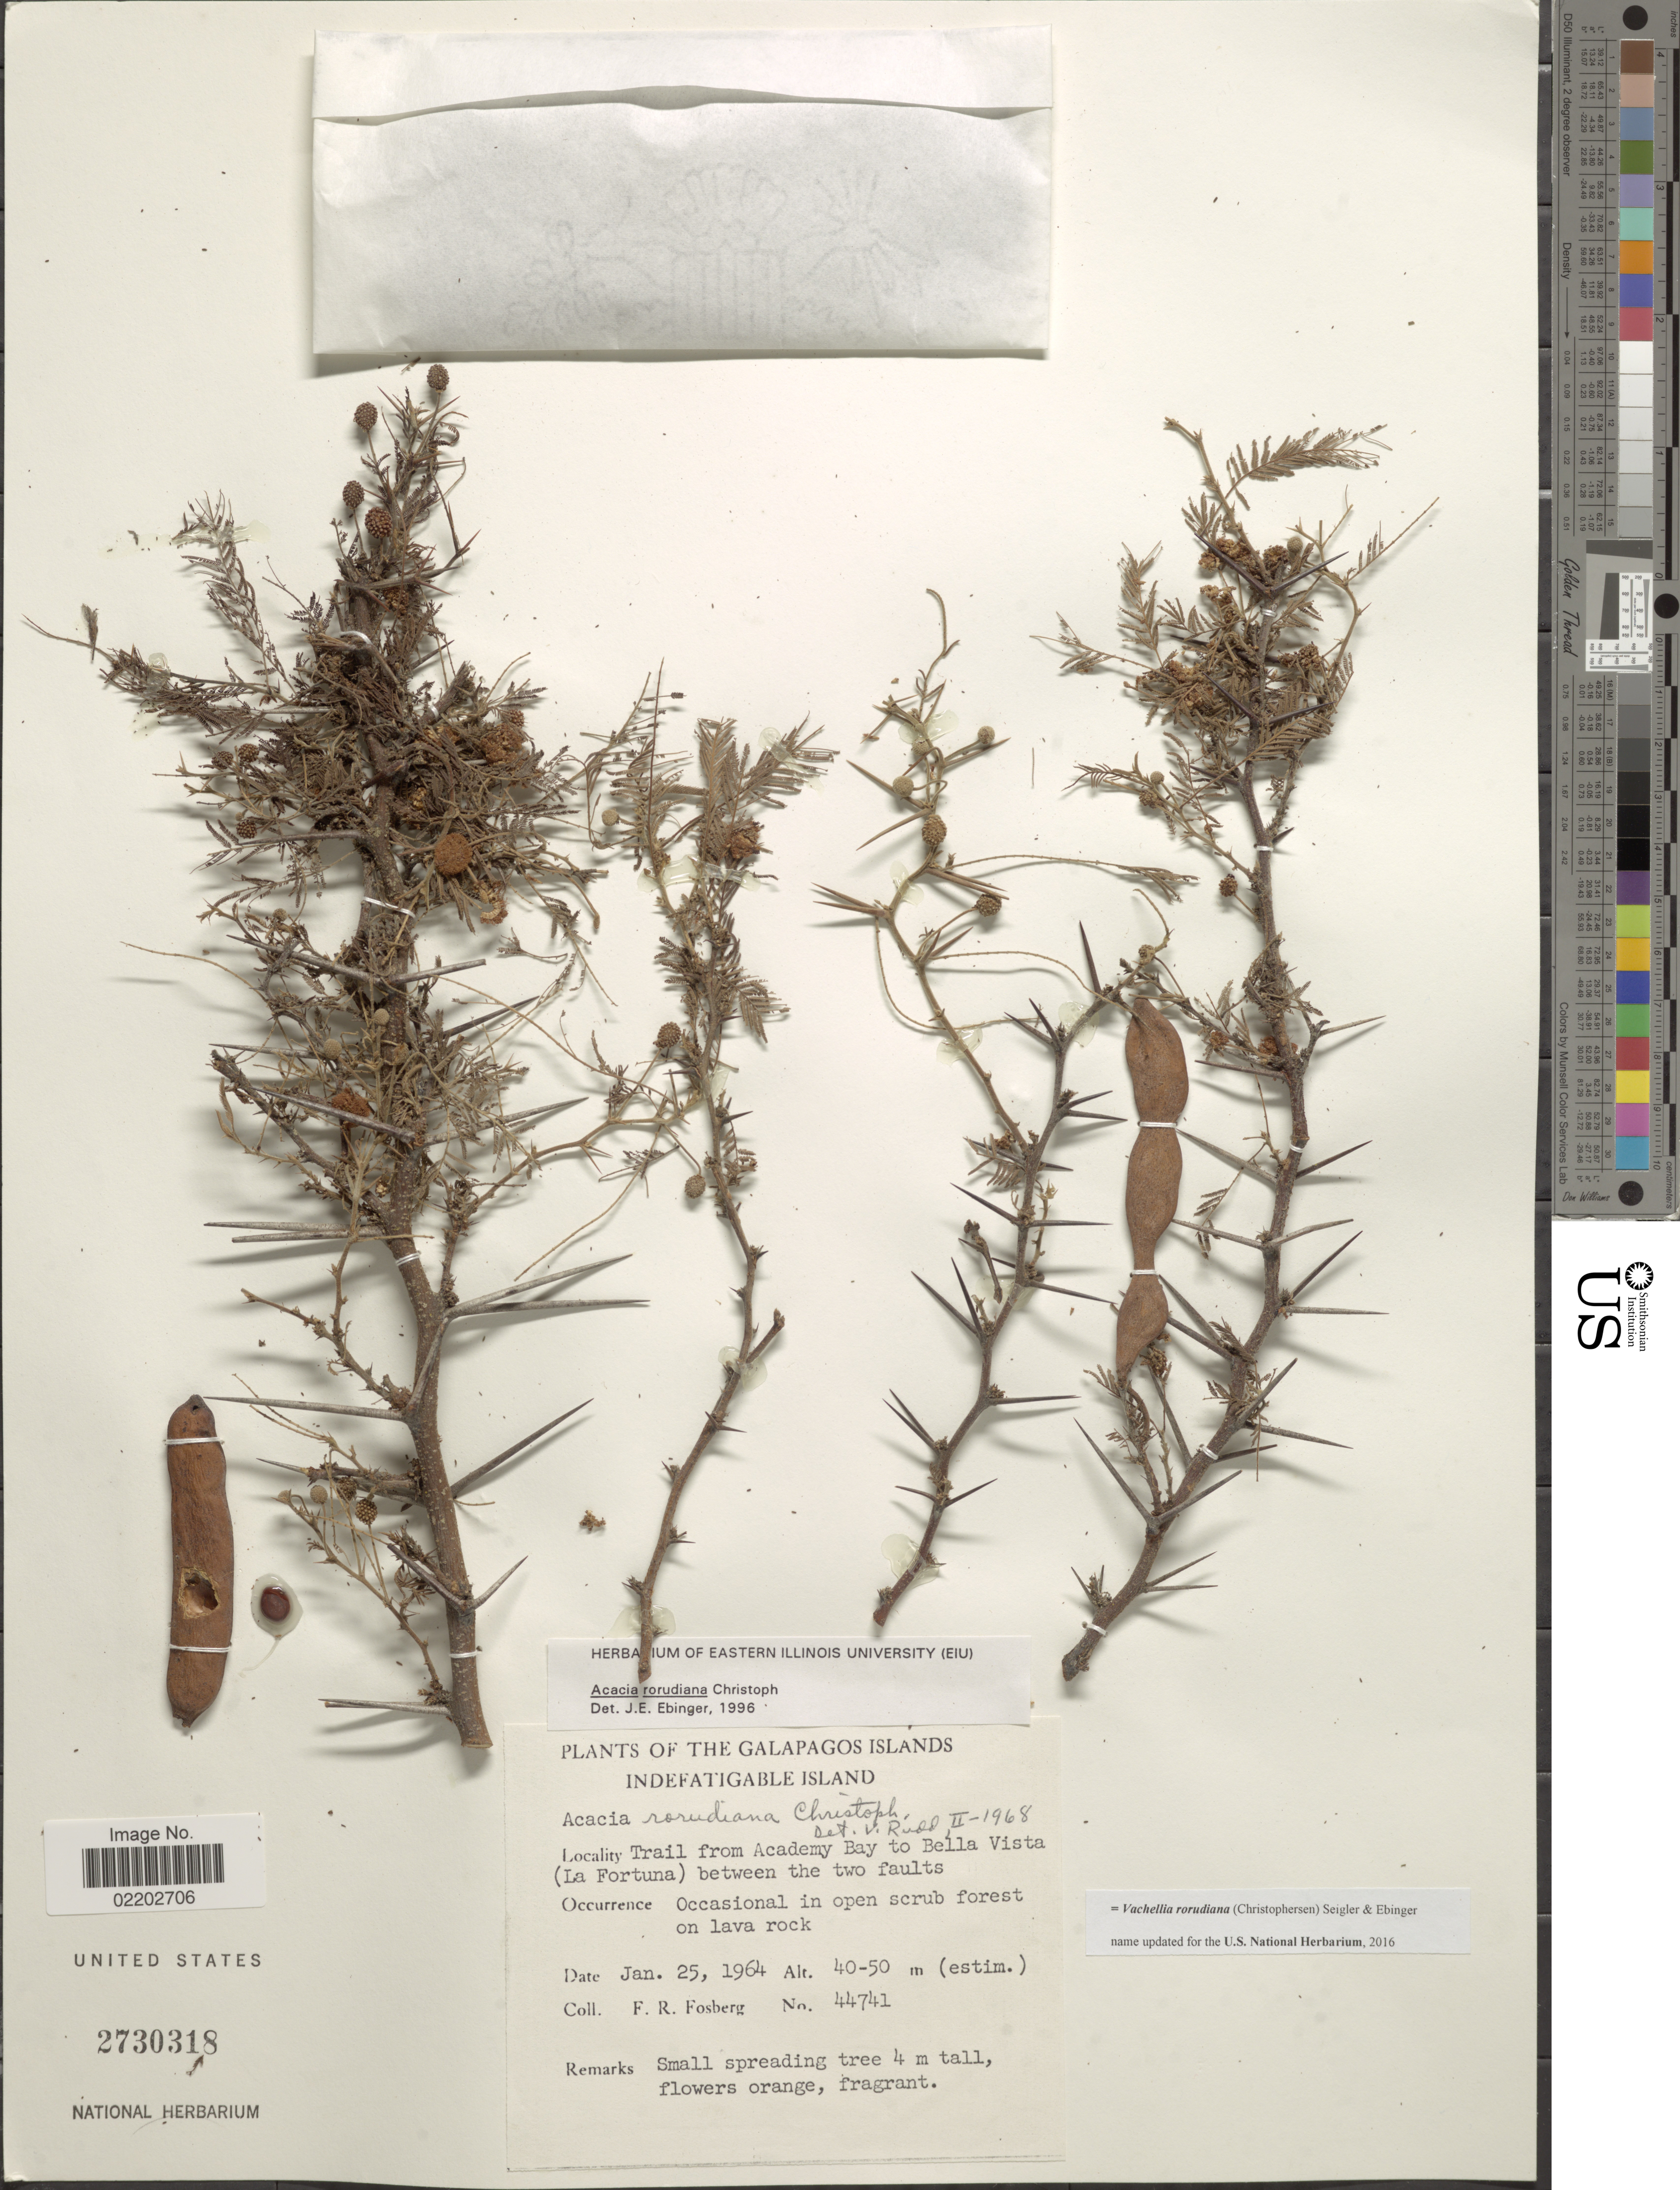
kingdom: Plantae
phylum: Tracheophyta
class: Magnoliopsida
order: Fabales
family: Fabaceae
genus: Vachellia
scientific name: Vachellia rorudiana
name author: (Christoph.) Seigler & Ebinger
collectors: F. R. Fosberg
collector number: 44741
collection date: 1964-01-25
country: Ecuador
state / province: Colón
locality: Galapagos Islands, Indefatigable Island, trail from Academy Bay to Bella Vista (La Fortuna) between the two faults, occasional in open scrub forest on lava rock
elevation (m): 40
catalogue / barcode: US 2730318